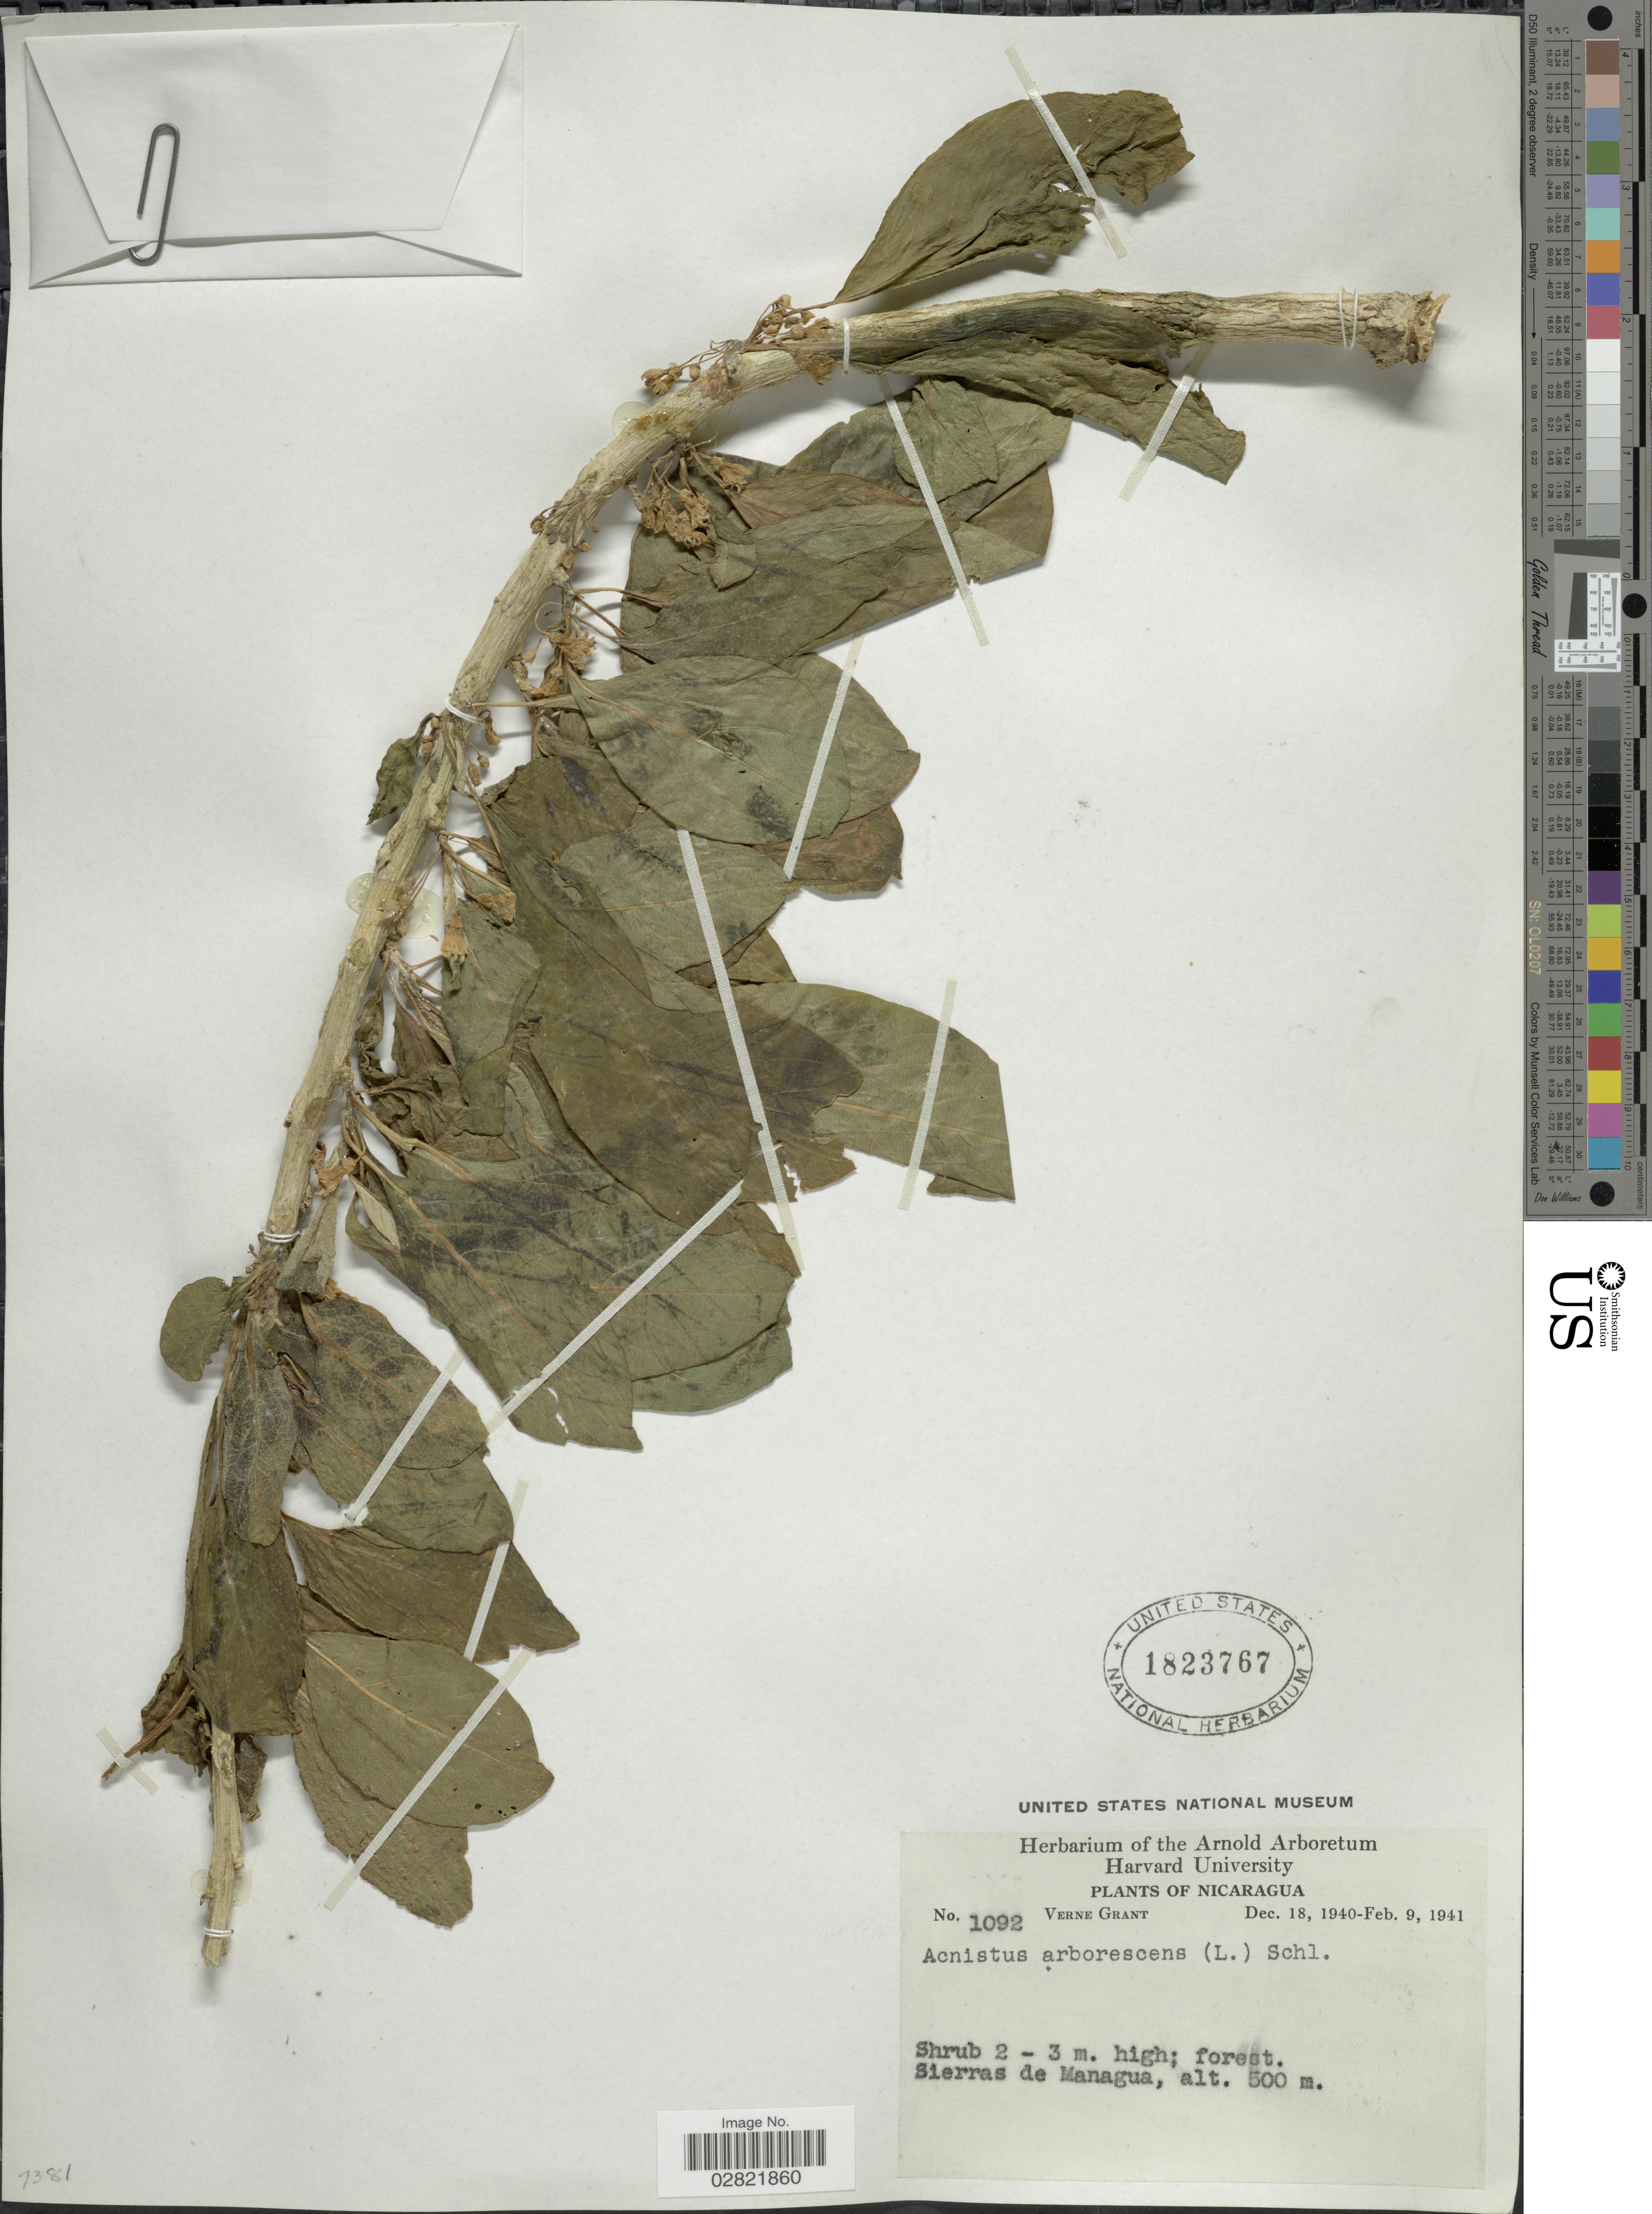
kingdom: Plantae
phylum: Tracheophyta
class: Magnoliopsida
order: Solanales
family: Solanaceae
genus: Acnistus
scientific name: Acnistus arborescens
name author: (L.) Schltdl.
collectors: V. Grant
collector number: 1092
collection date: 1940-12-18/1941-02-09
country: Nicaragua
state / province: Managua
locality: Sierras de Managua.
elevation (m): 500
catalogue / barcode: US 1823767